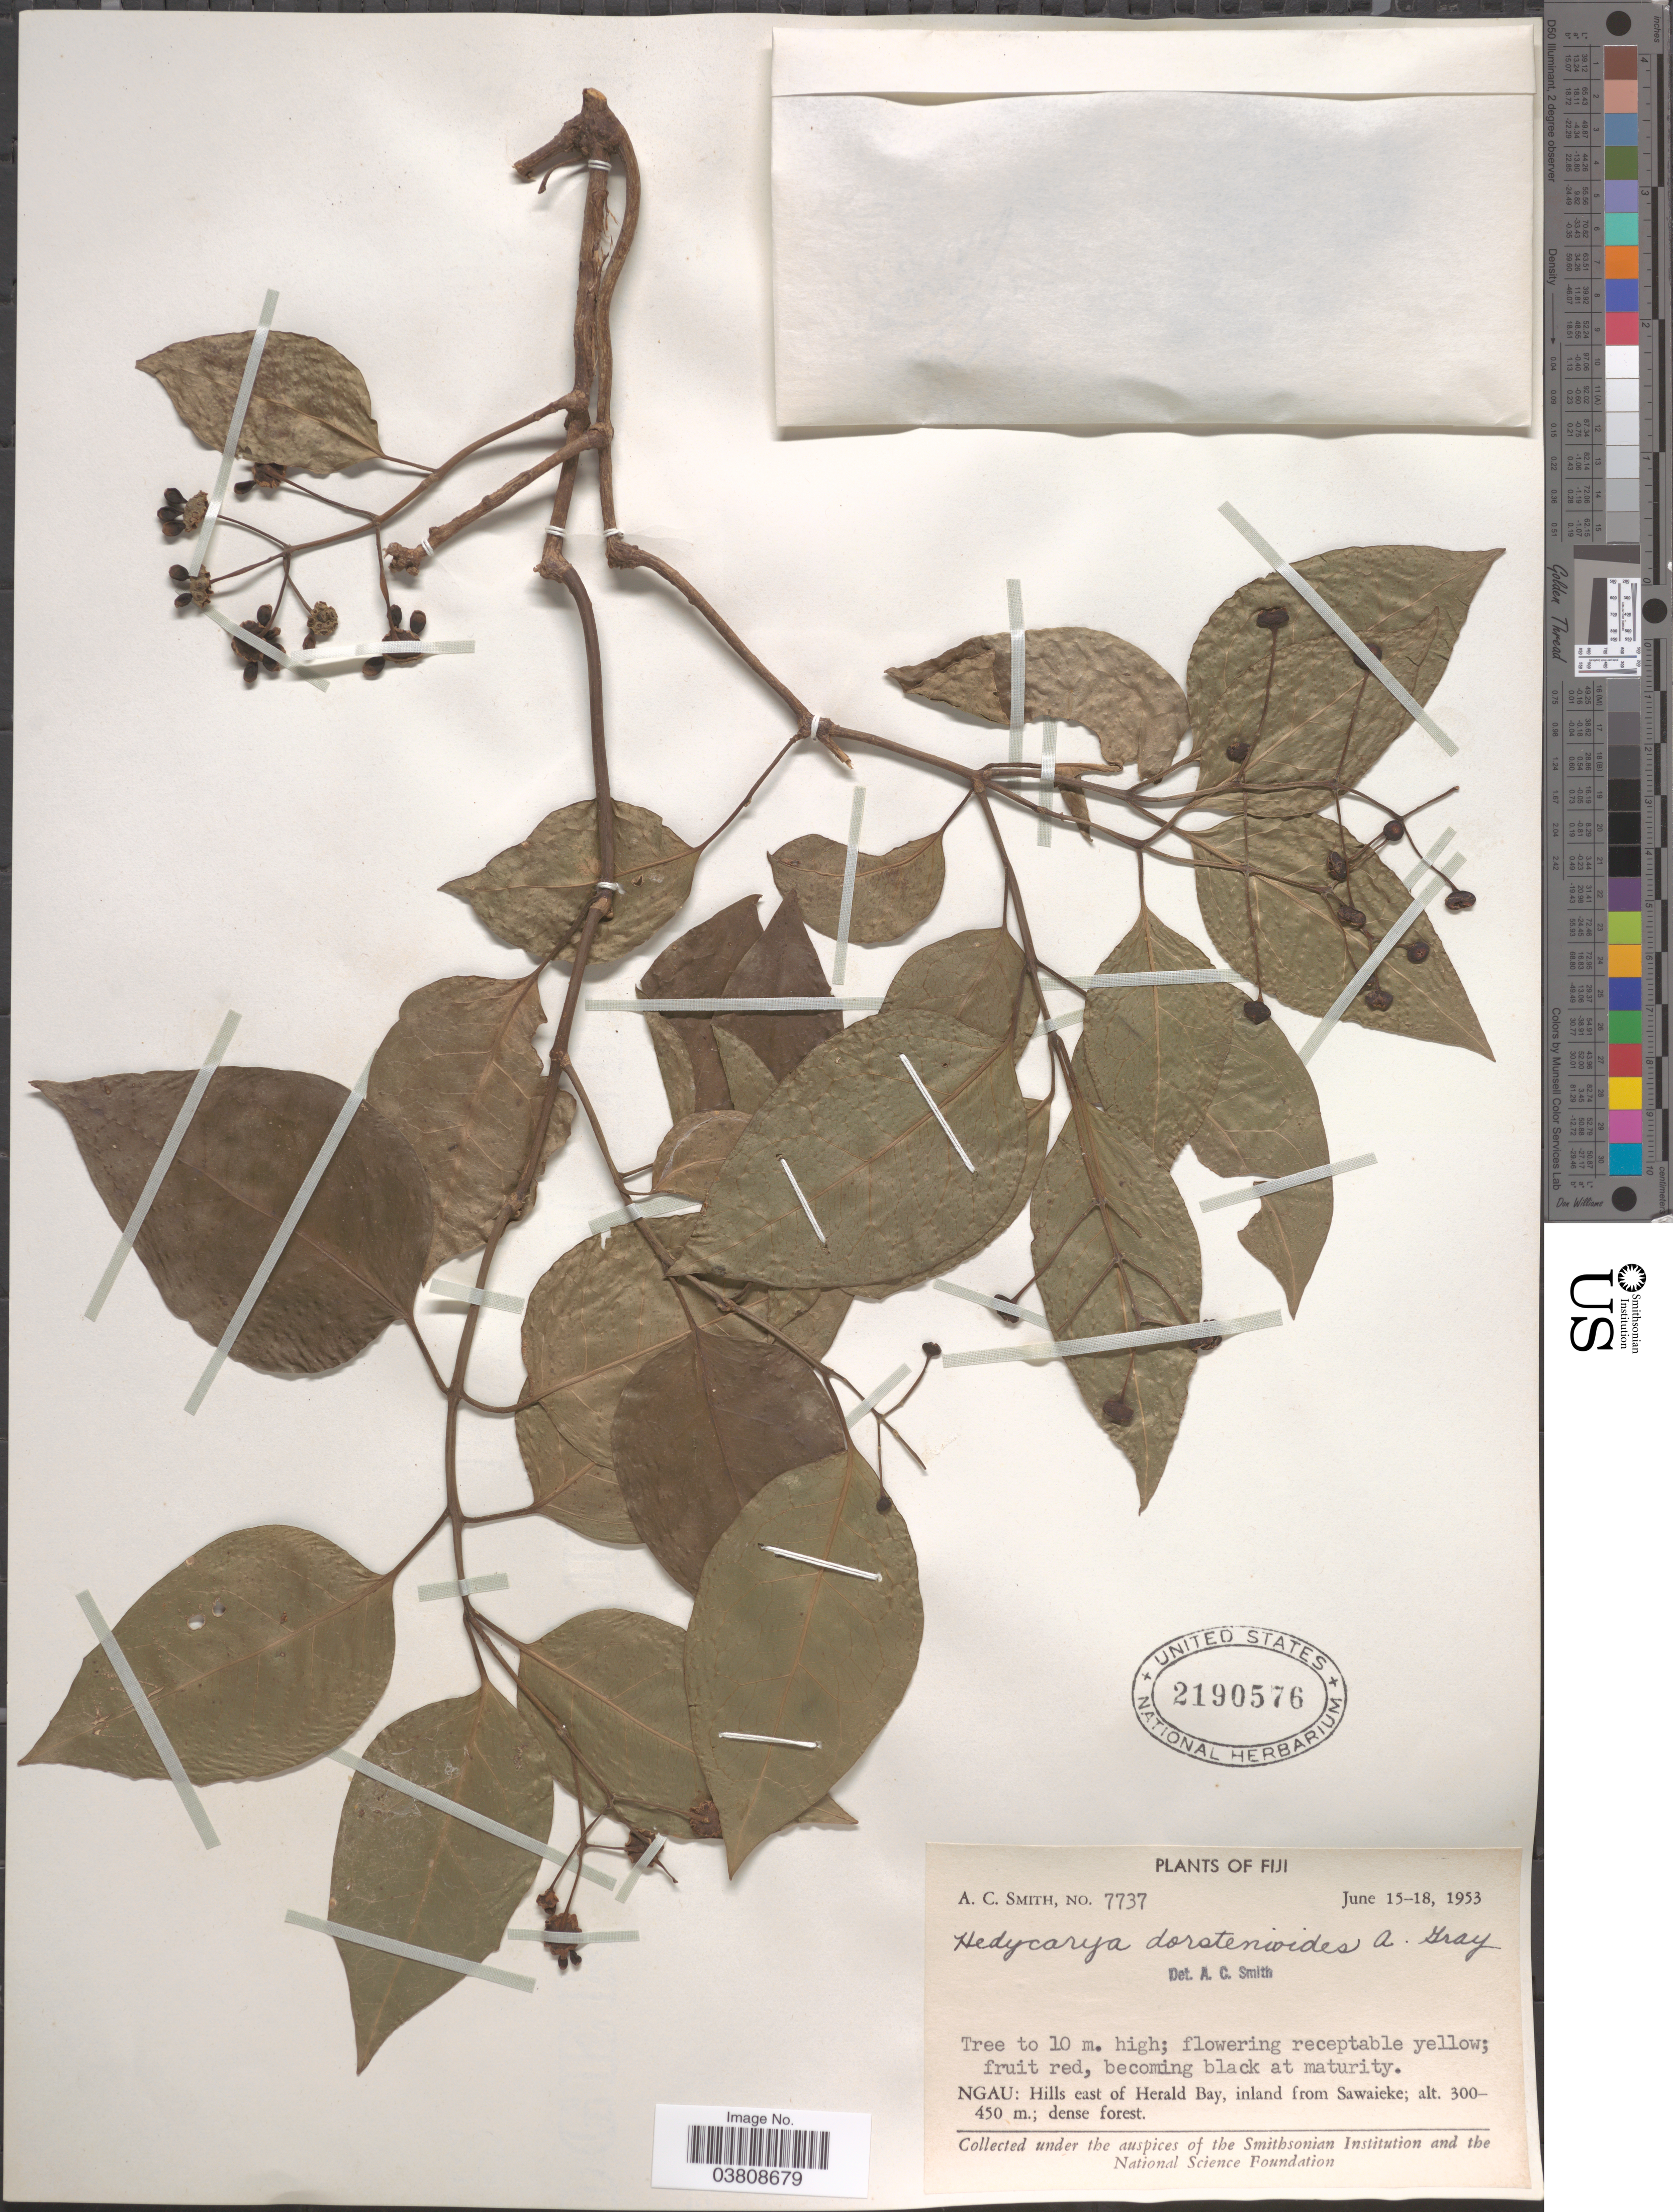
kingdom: Plantae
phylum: Tracheophyta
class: Magnoliopsida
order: Laurales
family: Monimiaceae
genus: Hedycarya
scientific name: Hedycarya dorstenioides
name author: A. Gray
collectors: A. C. Smith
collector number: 7737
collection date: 1953-06-15/1953-06-18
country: Fiji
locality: Ngau: Hills east of Herald Bay, inland from Sawaieke.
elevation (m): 300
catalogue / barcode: US 2190576